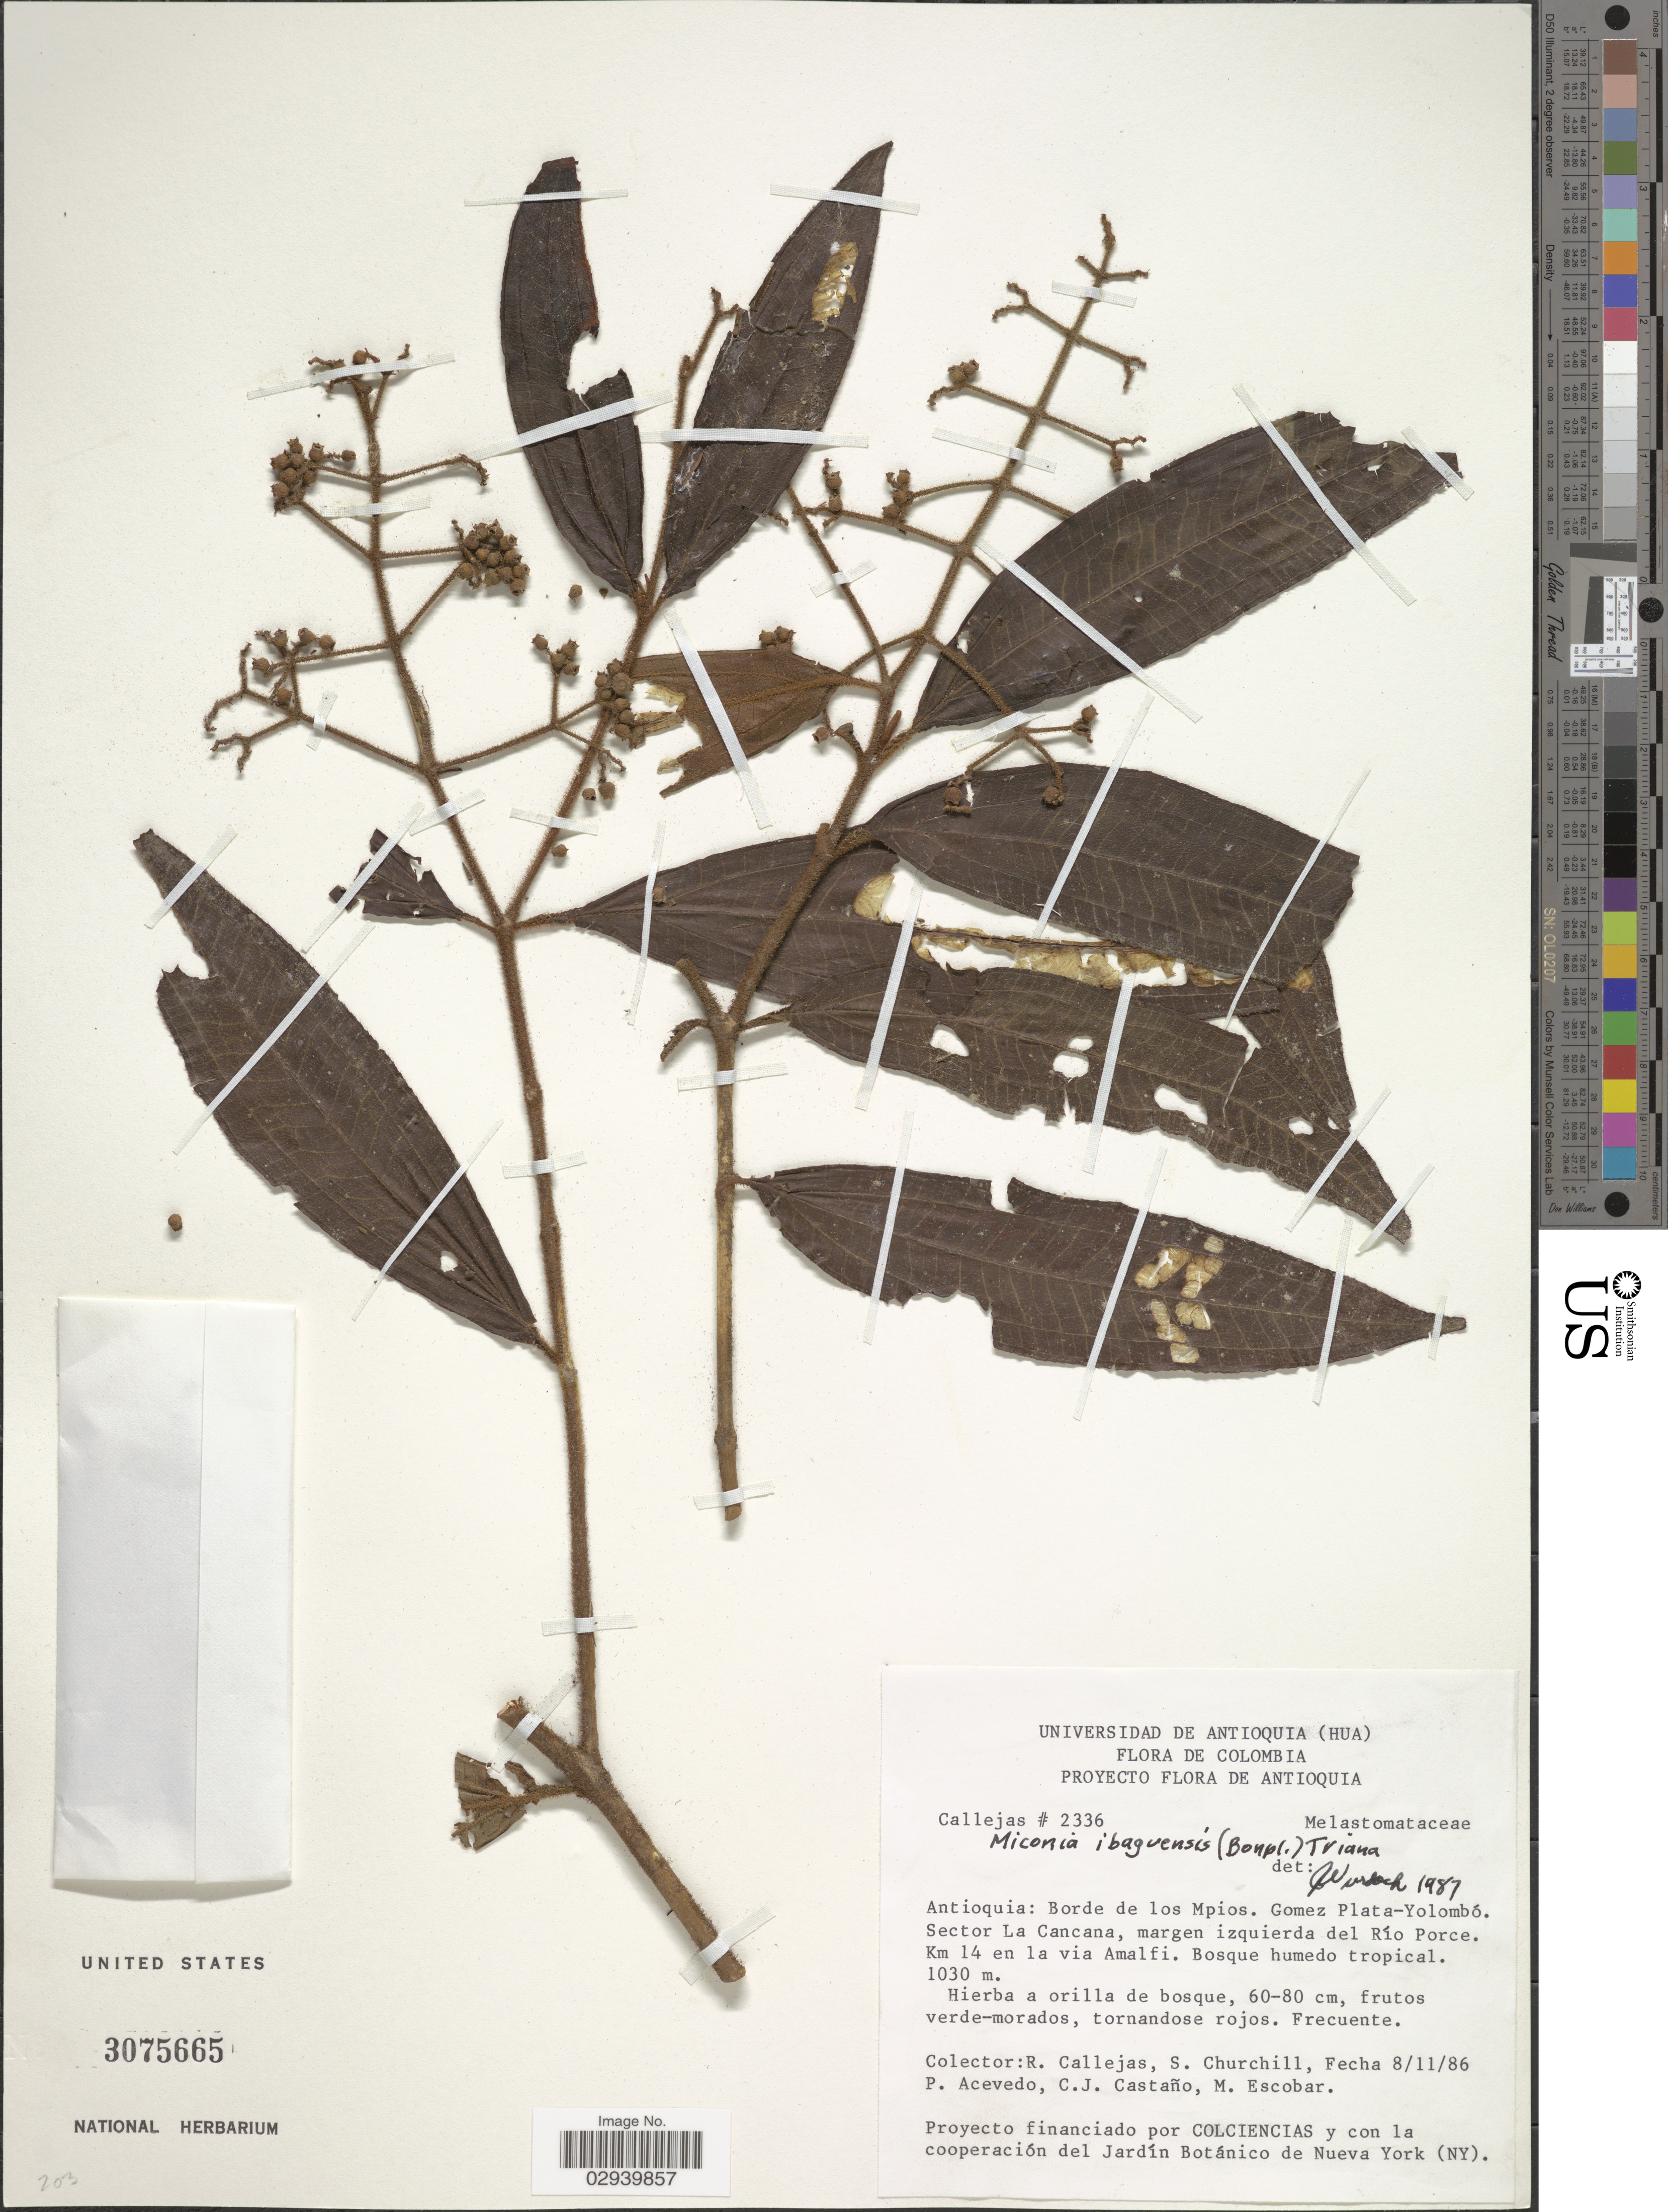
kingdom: Plantae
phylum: Tracheophyta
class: Magnoliopsida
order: Myrtales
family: Melastomataceae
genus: Miconia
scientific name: Miconia ibaguensis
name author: (Bonpl.) Triana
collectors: R. Callejas, S. Churchill, P. Acevedo-Rodr., C. Castaño & M. Escobar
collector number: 2336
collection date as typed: Transcribed d/m/y: 8/11/86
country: Colombia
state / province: Antioquia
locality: Borde de los Mpios. Gomez Plata-Yolombó. Sector La Cancana, margen izquierda del Río Porce. Km 14 en la via Amalfi.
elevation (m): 1030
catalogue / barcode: US 3075665